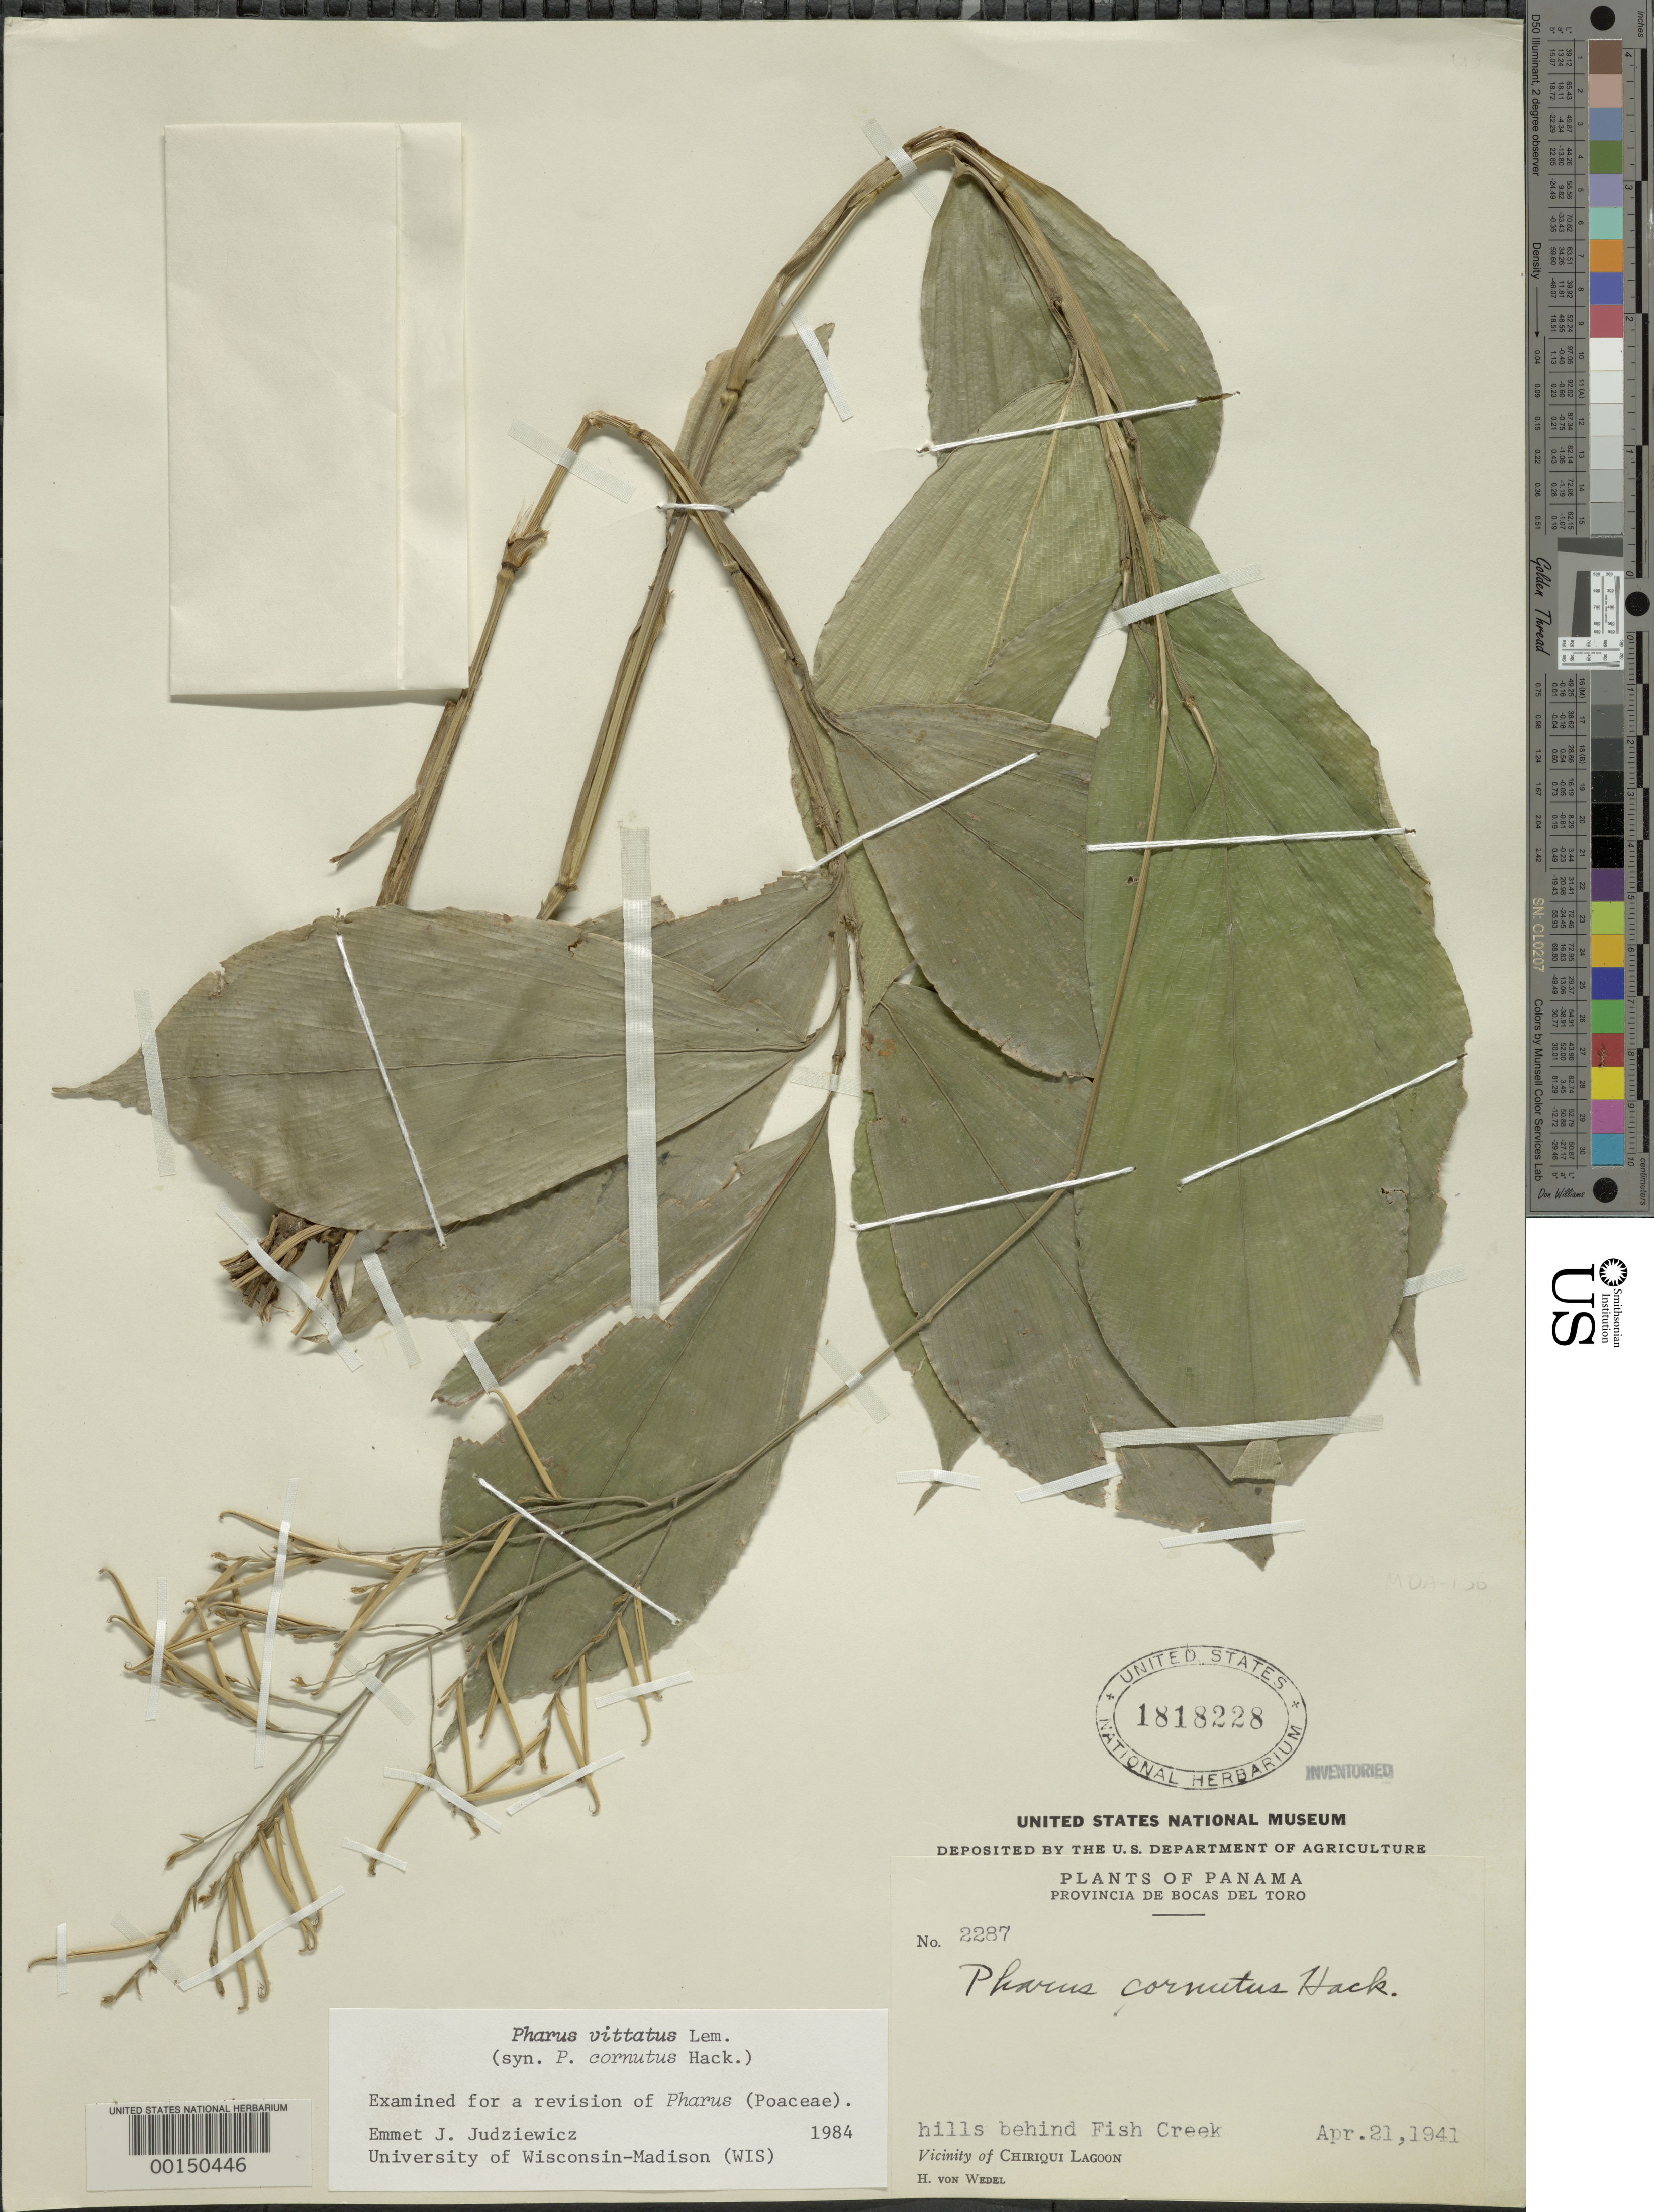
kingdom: Plantae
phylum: Tracheophyta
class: Liliopsida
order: Poales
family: Poaceae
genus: Pharus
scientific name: Pharus vittatus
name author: Lem.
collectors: H. von Wedel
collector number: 2287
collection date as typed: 21 Apr 1941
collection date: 1941-04-21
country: Panama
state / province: Bocas del Toro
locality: Chiriqui Lagoon, Fish Creek Hills.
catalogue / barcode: US 1818228